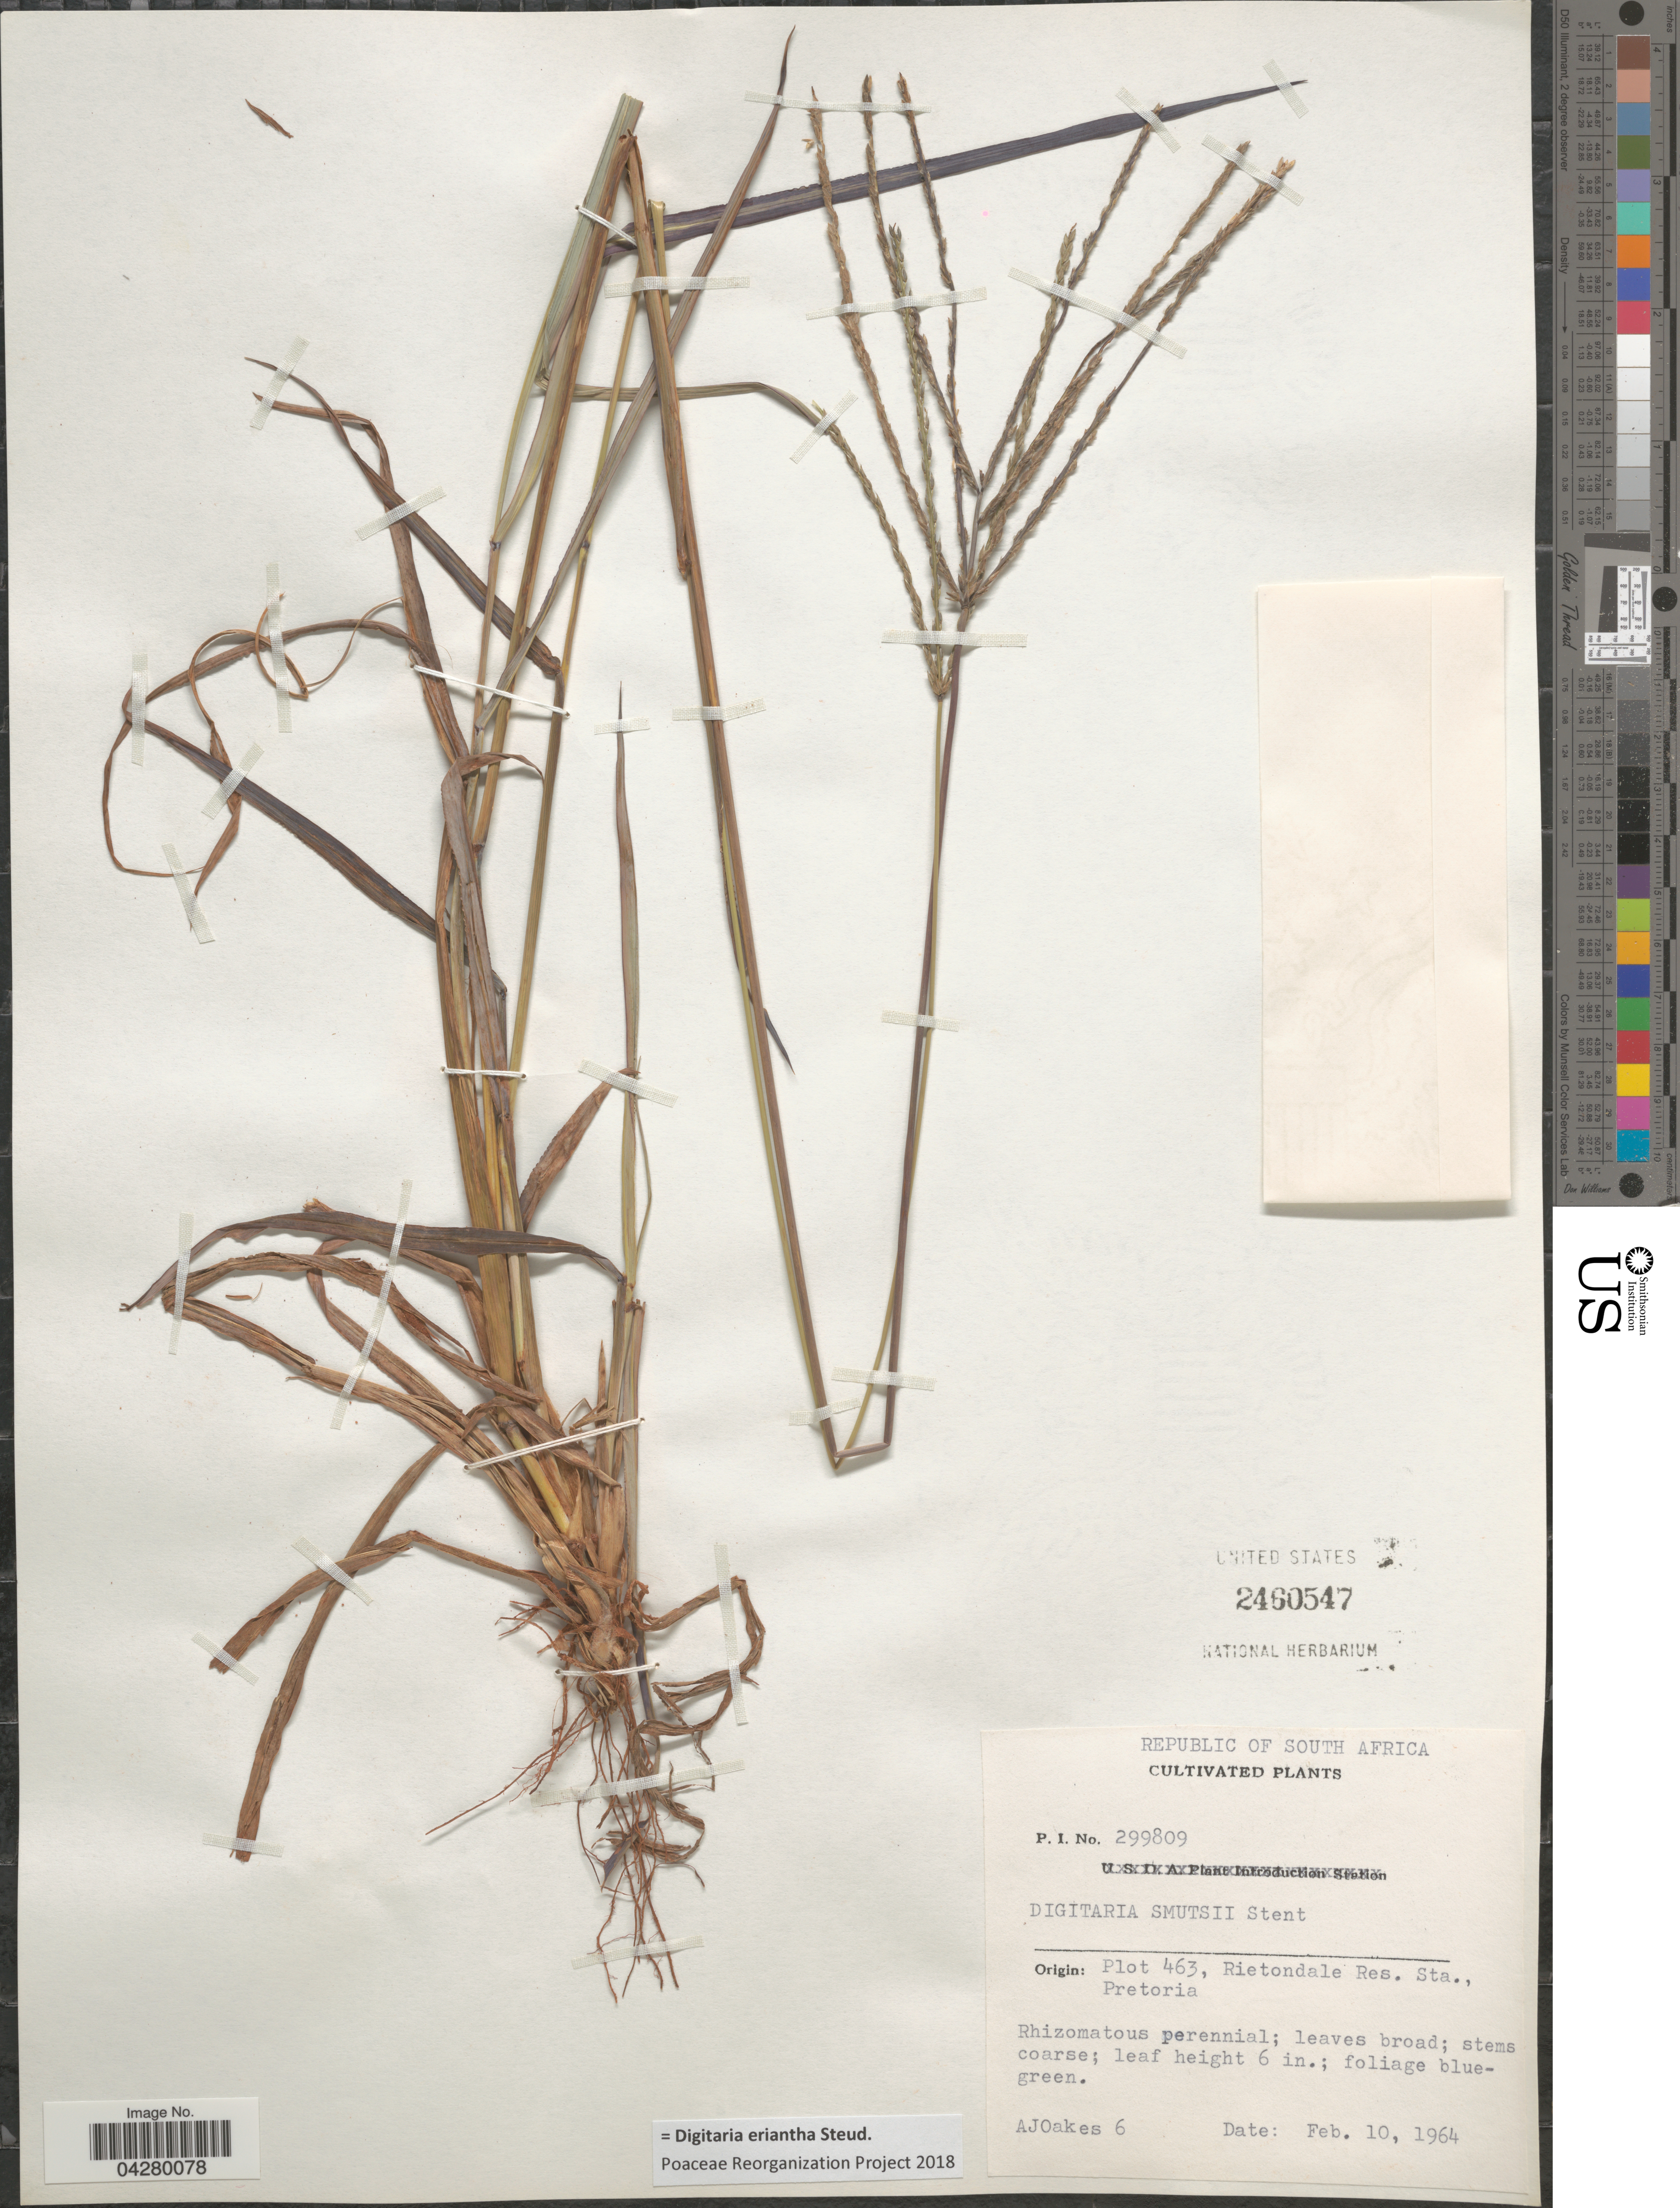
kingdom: Plantae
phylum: Tracheophyta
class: Liliopsida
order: Poales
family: Poaceae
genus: Digitaria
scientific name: Digitaria eriantha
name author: Steud.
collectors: A. Oakes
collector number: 6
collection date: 1964-02-10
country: South Africa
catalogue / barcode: US 2460547